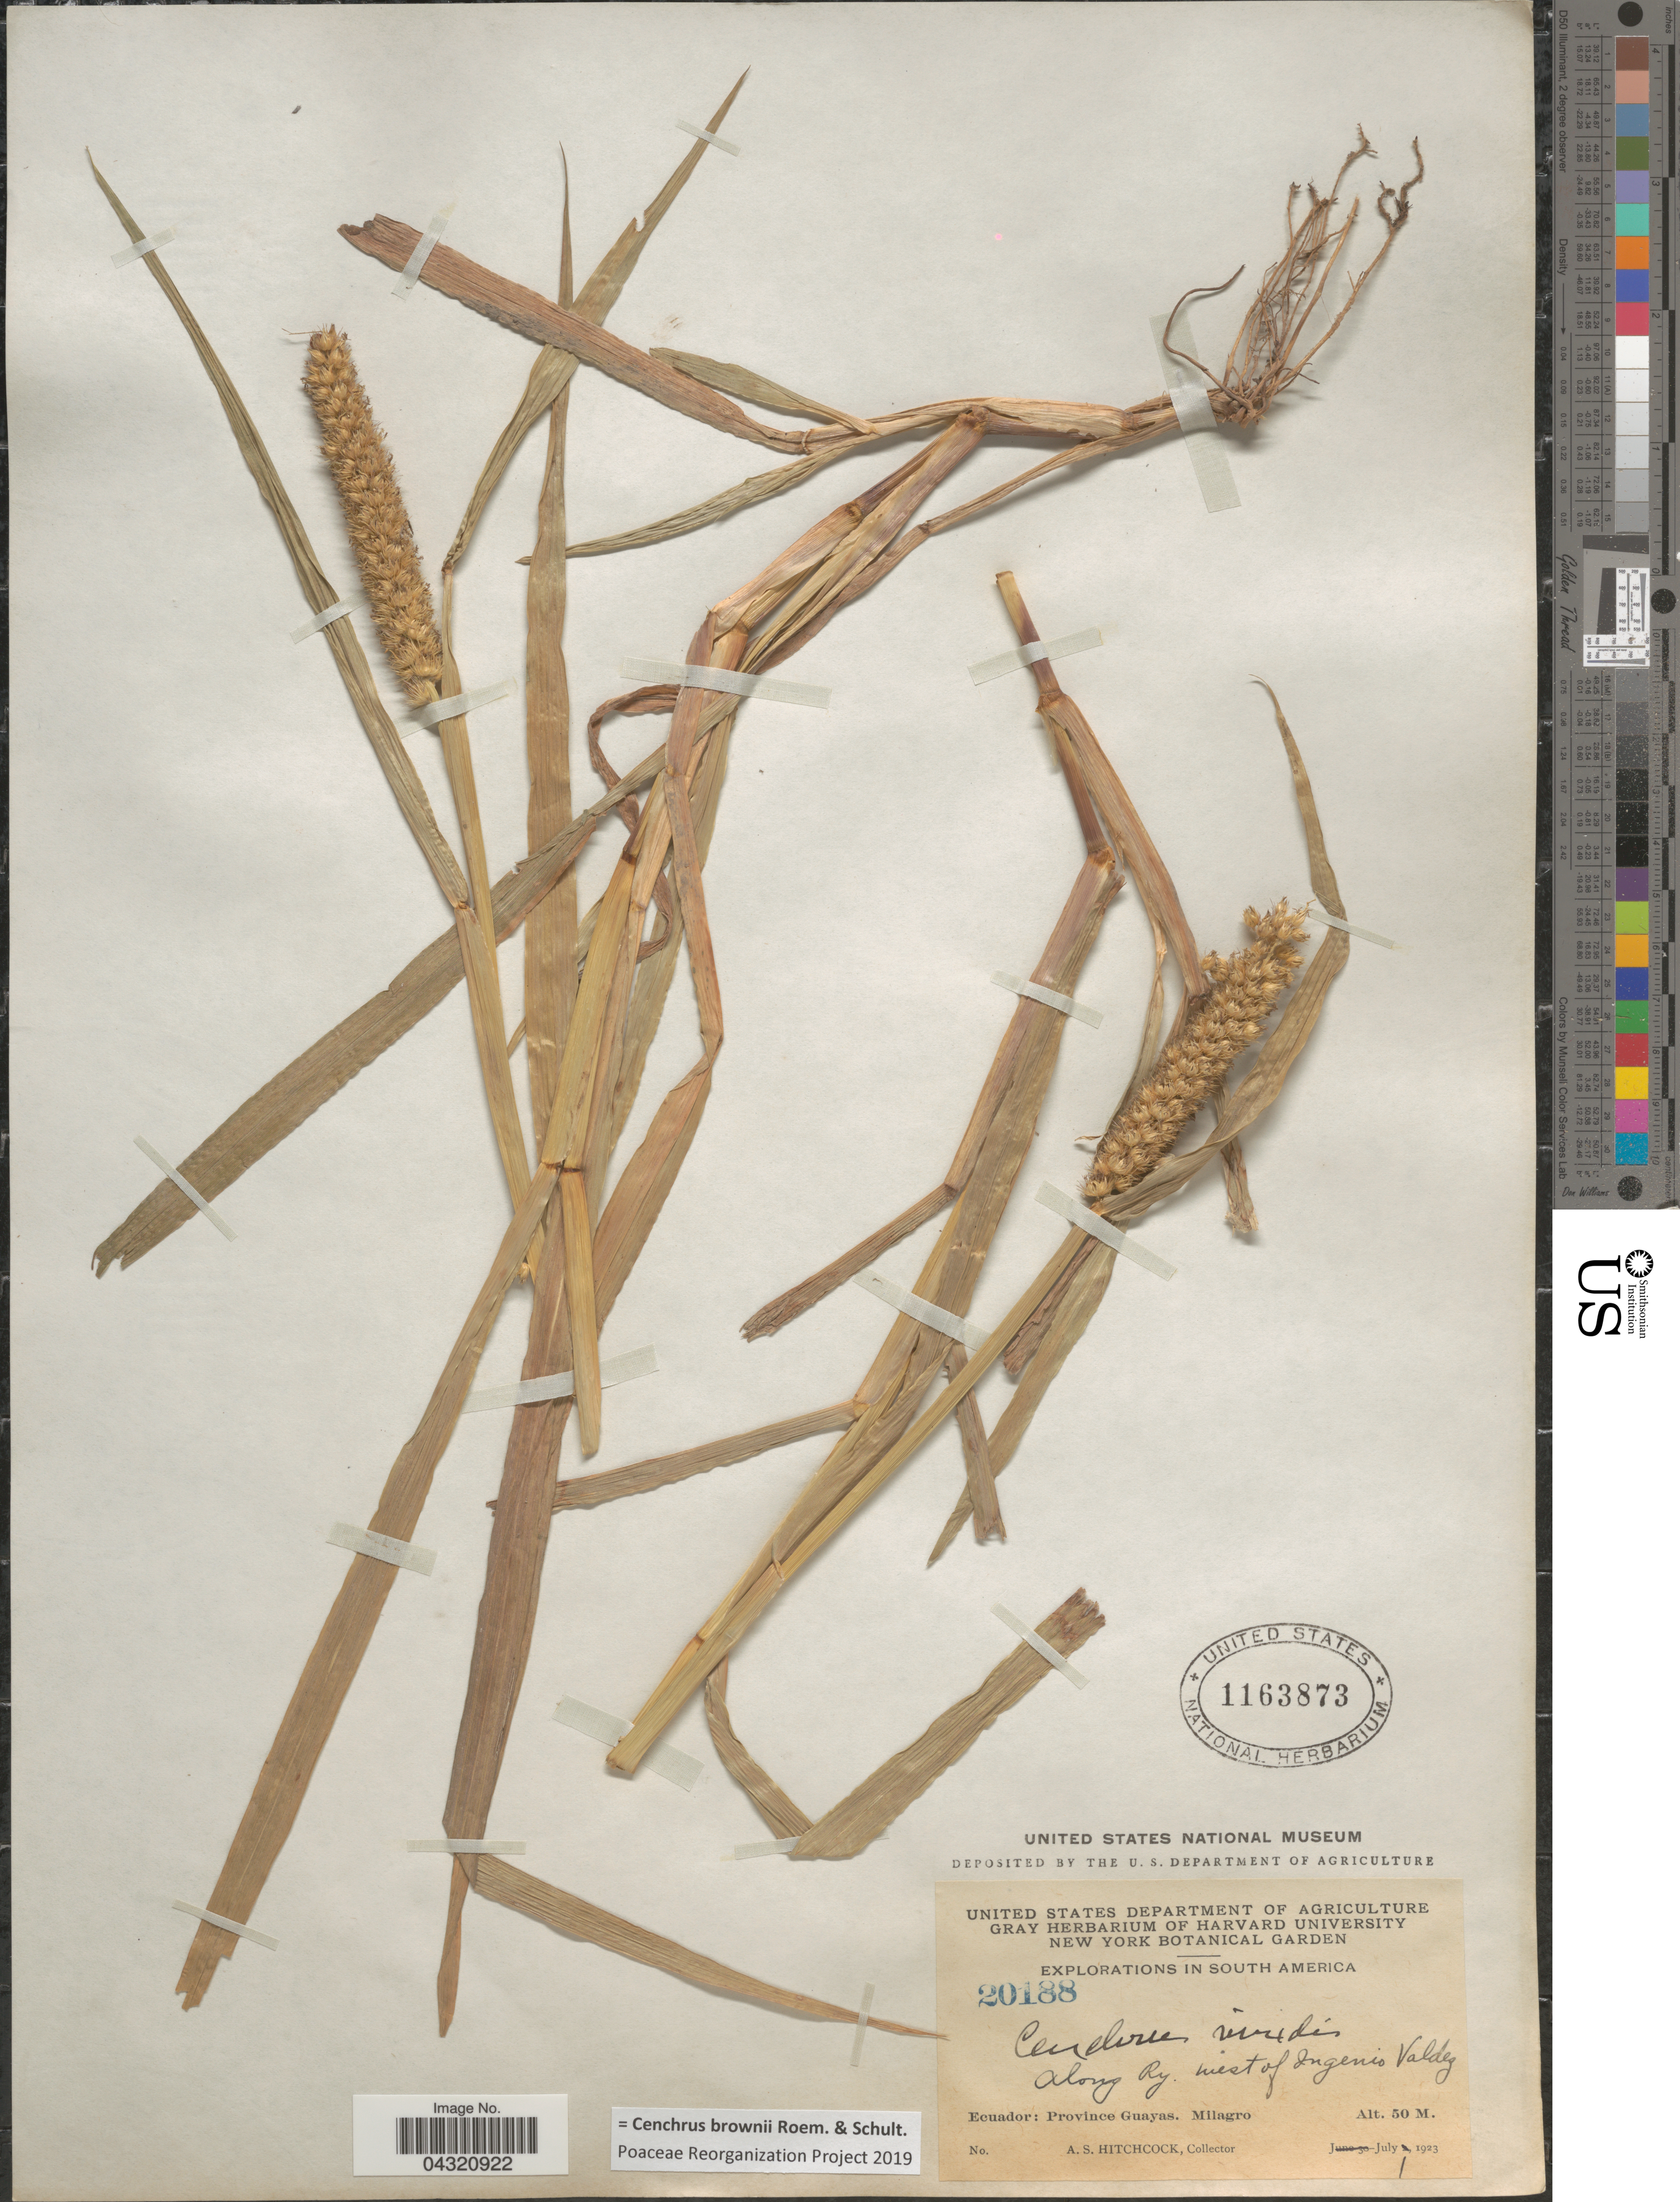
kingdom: Plantae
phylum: Tracheophyta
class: Liliopsida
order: Poales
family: Poaceae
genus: Cenchrus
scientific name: Cenchrus brownii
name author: Roem. & Schult.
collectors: A. S. Hitchcock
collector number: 20188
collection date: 1923-07-01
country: Ecuador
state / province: Guayas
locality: Explorations in South America. Along Ry. west of Ingenio Valdez. Milagro.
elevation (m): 50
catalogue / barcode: US 1163873